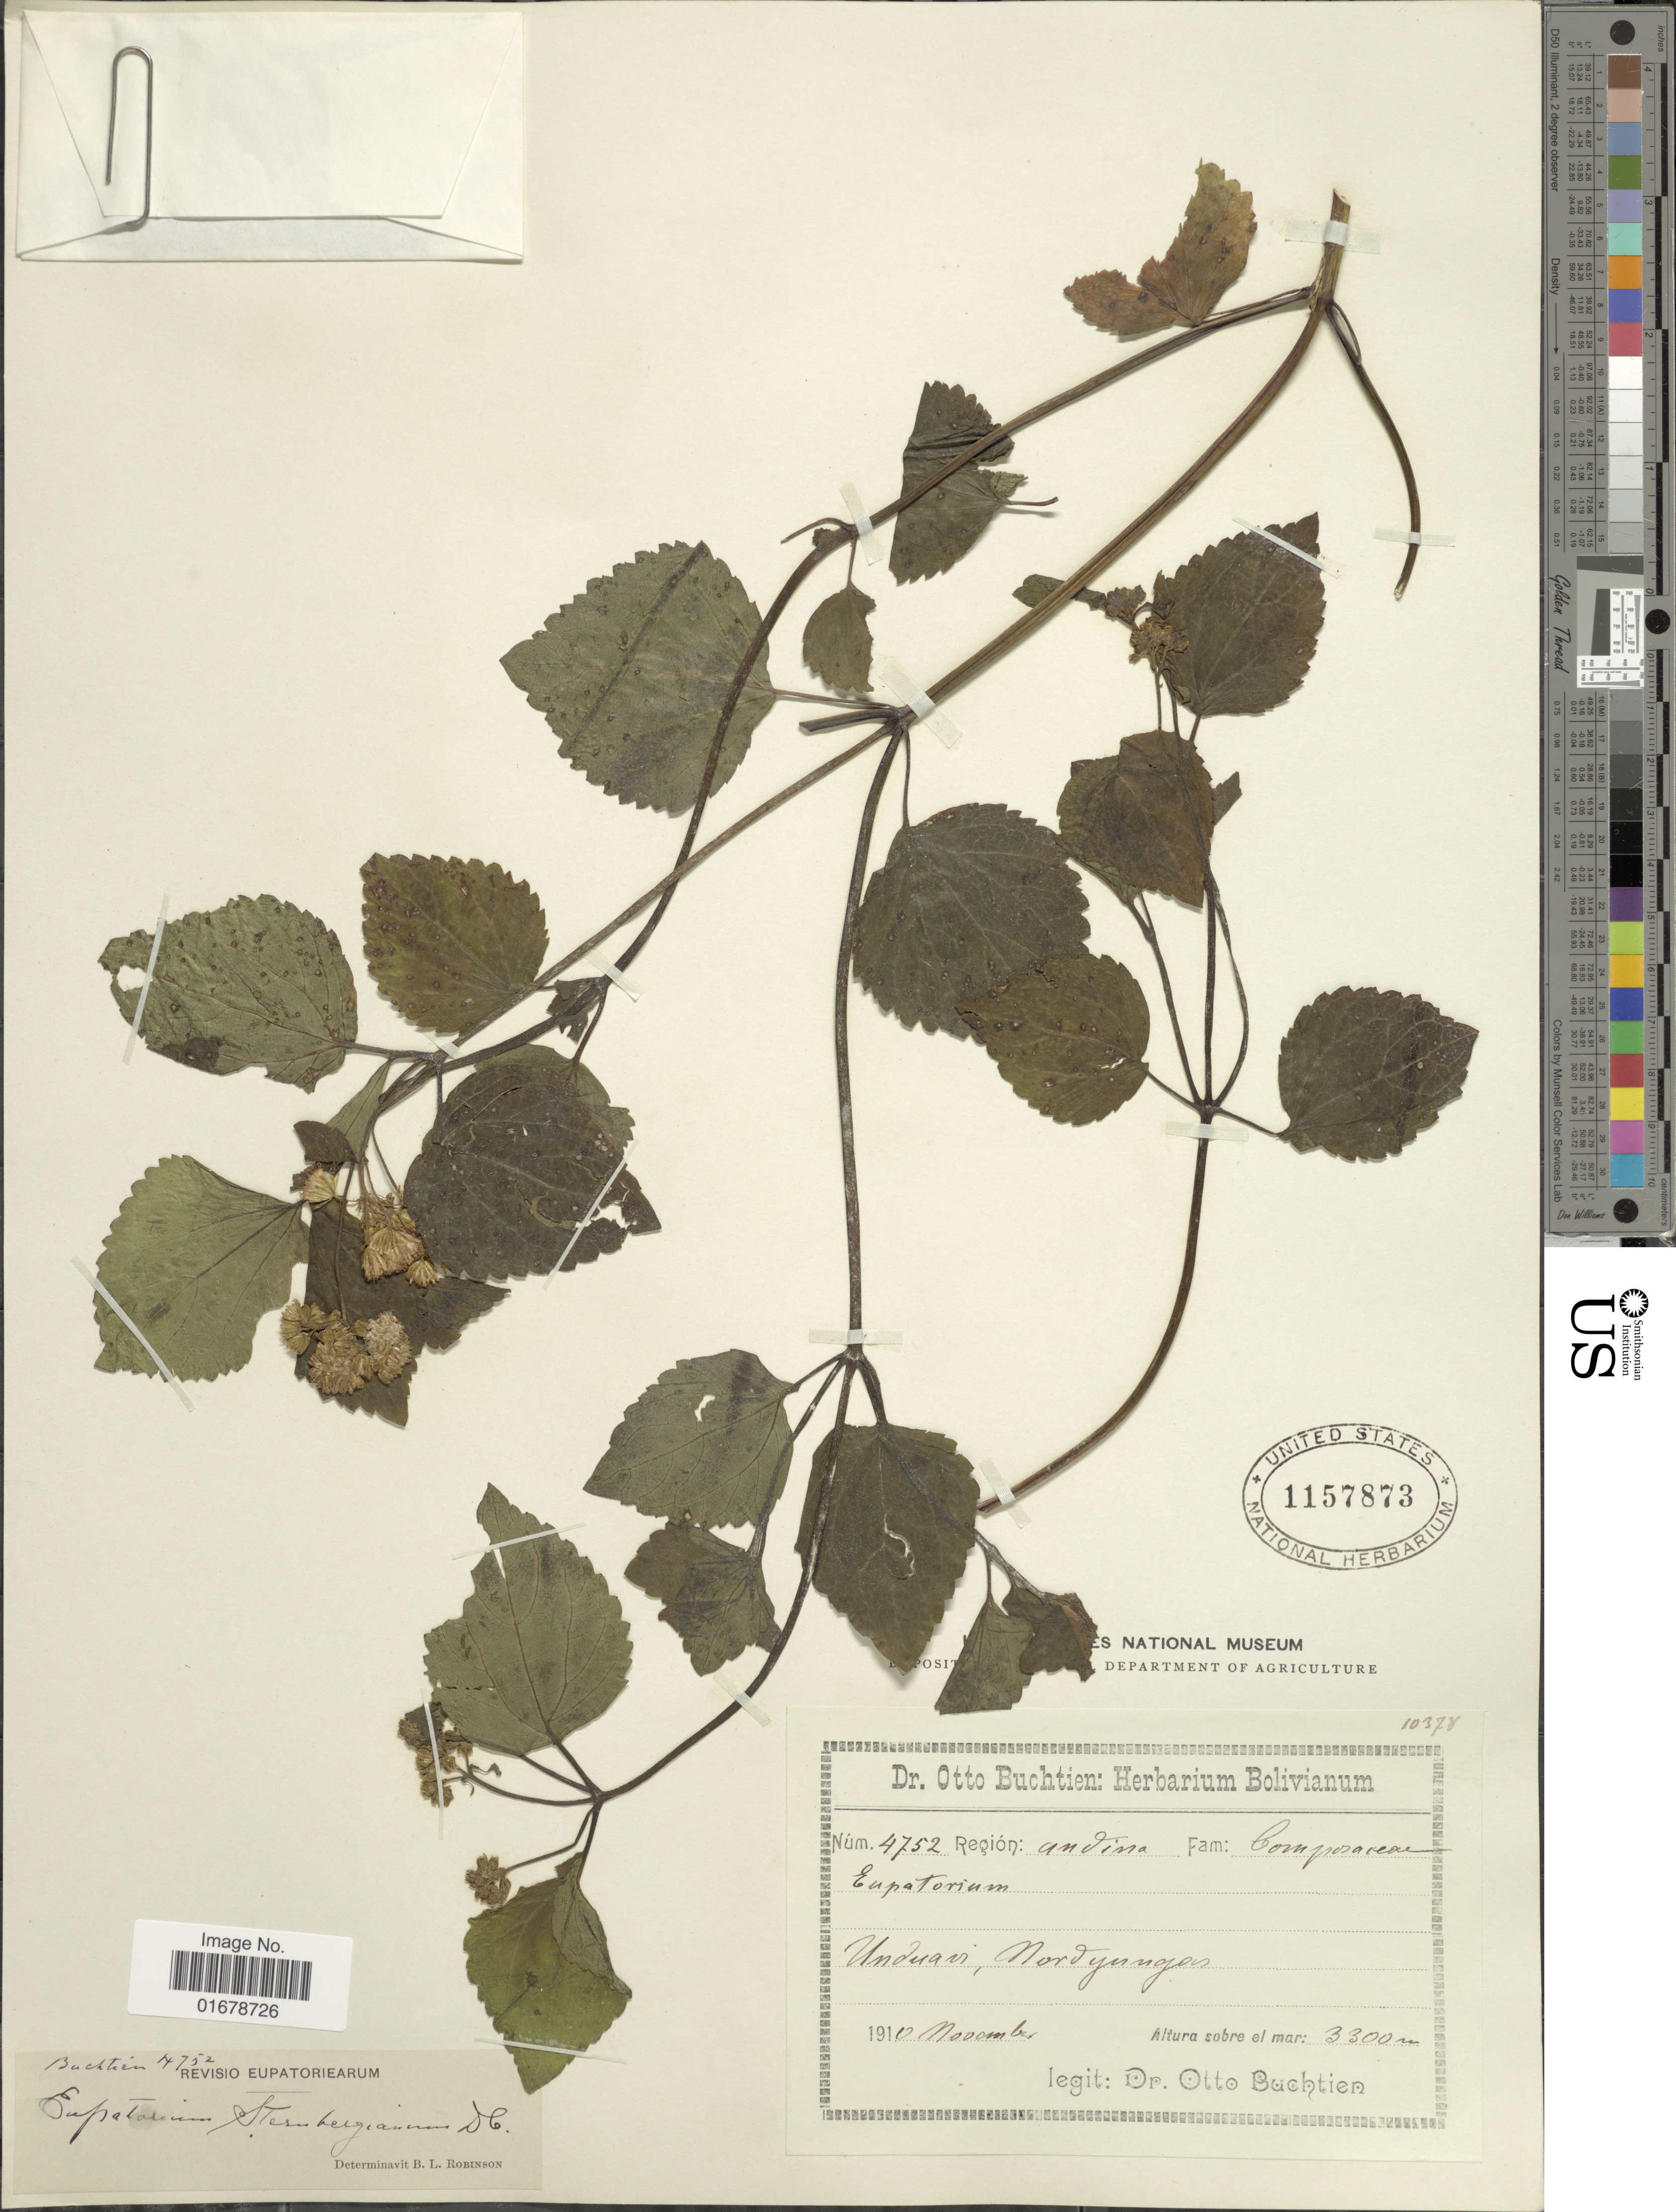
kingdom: Plantae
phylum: Tracheophyta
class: Magnoliopsida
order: Asterales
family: Asteraceae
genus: Ageratina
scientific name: Ageratina sternbergiana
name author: (DC.) R.M. King & H. Rob.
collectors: O. Buchtien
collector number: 4752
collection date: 1910-11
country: Bolivia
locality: Unduavi, Nordyungas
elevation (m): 3300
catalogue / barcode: US 157873